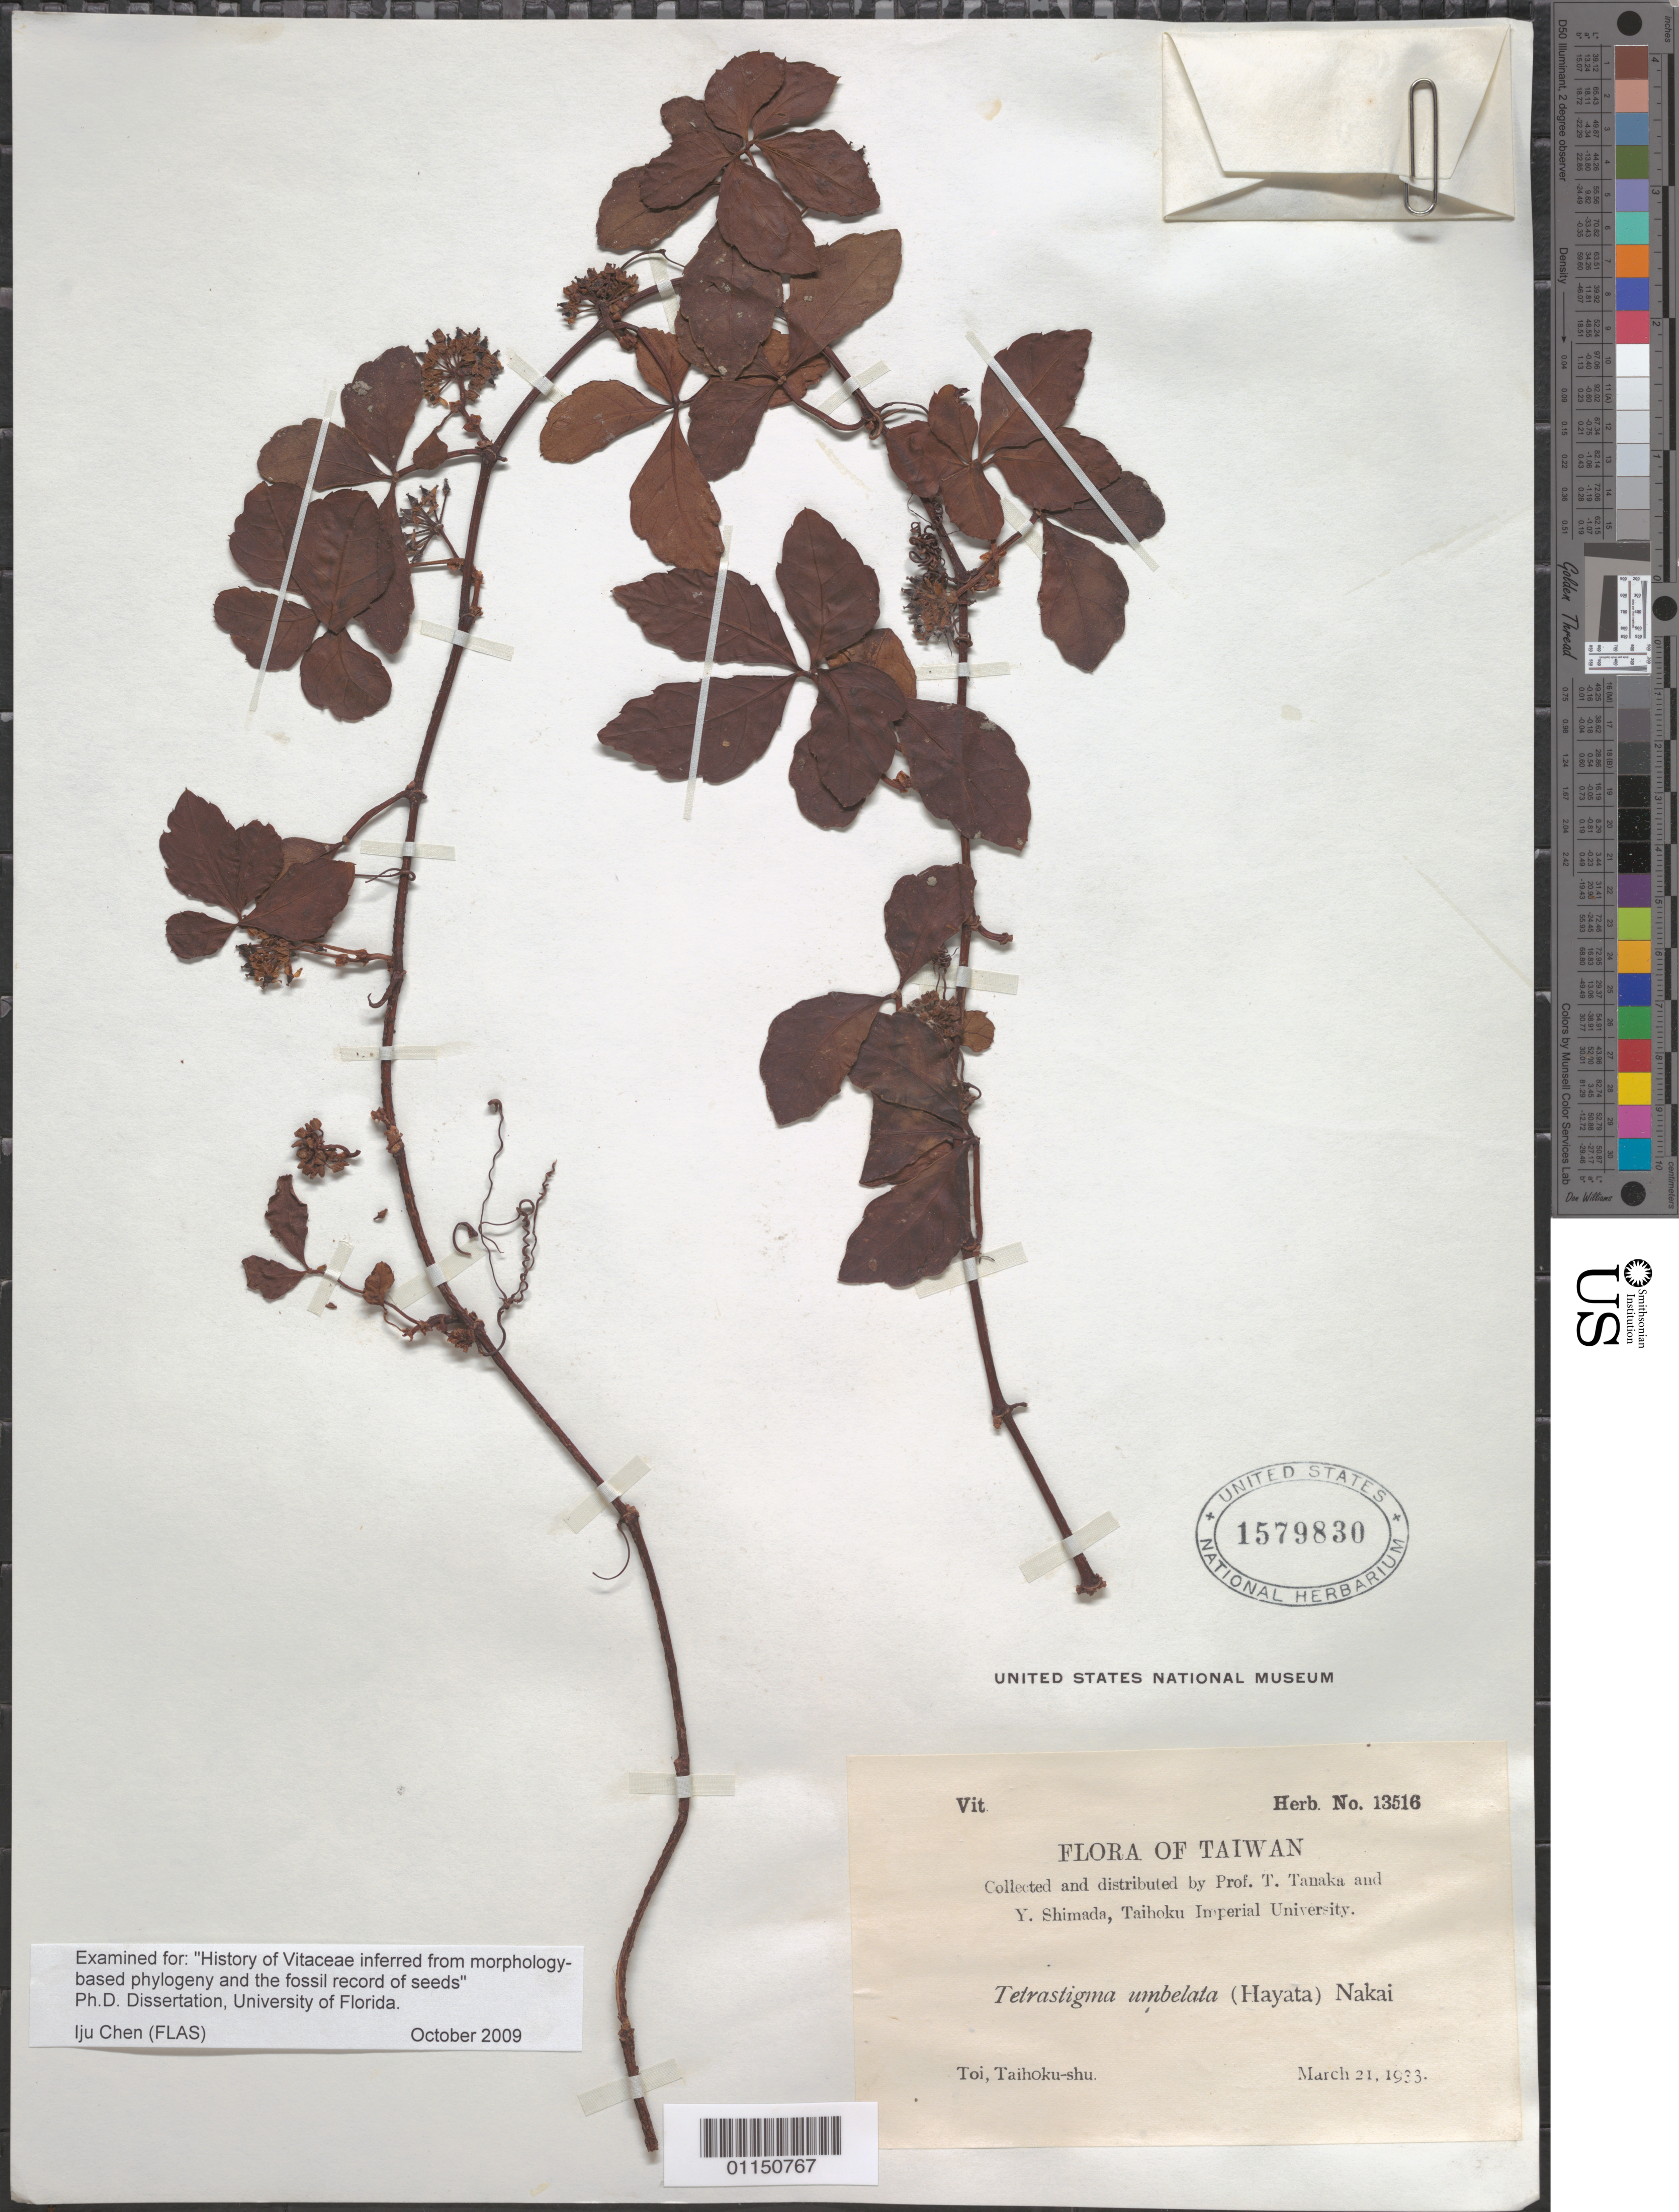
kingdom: Plantae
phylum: Tracheophyta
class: Magnoliopsida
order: Vitales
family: Vitaceae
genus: Tetrastigma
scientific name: Tetrastigma umbellatum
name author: (Hemsl.) Nakai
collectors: T. Tanaka & Y. Shimada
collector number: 13516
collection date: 1933-03-21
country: Taiwan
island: Taiwan [Formosa]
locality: Toi, Taihoku-shu.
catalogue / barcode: US 1579830